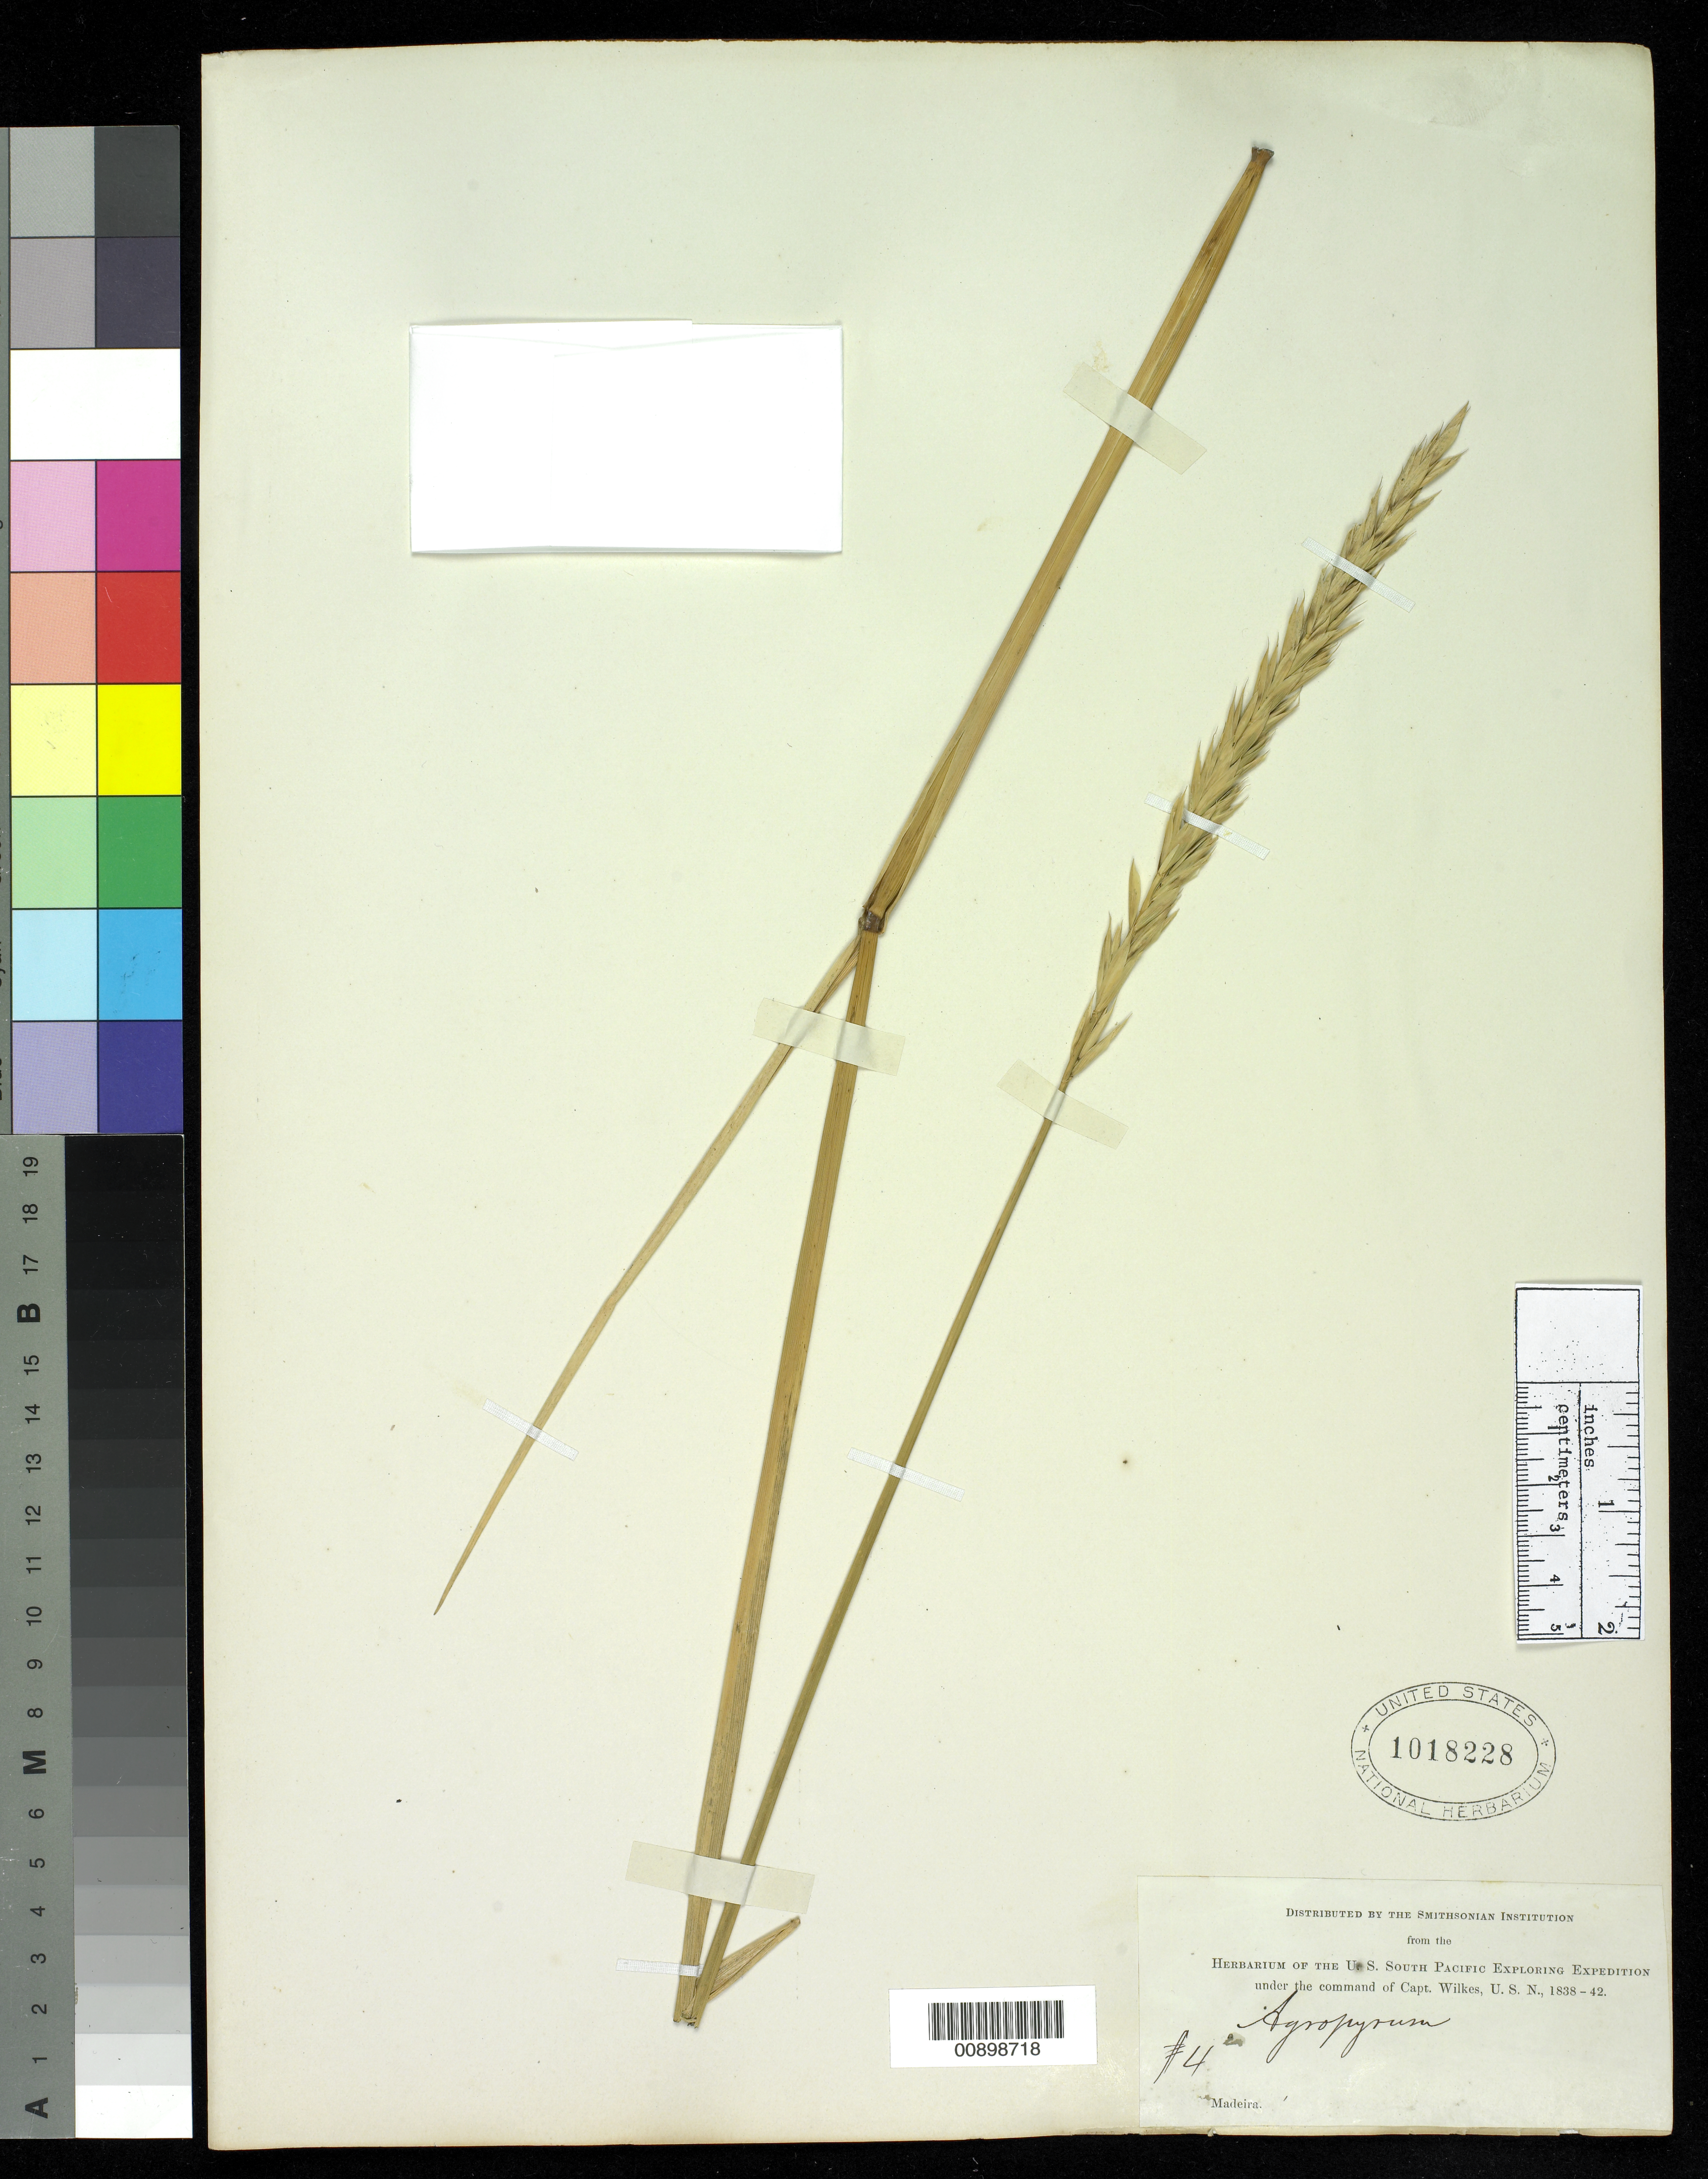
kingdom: Plantae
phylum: Tracheophyta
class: Liliopsida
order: Poales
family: Poaceae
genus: Agropyron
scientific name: Agropyron sp.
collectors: Wilkes Explor. Exped.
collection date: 1838/1842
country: Portugal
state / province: Madeira (Aut. Reg.)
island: Madeira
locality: Funchal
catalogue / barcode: US 1018228